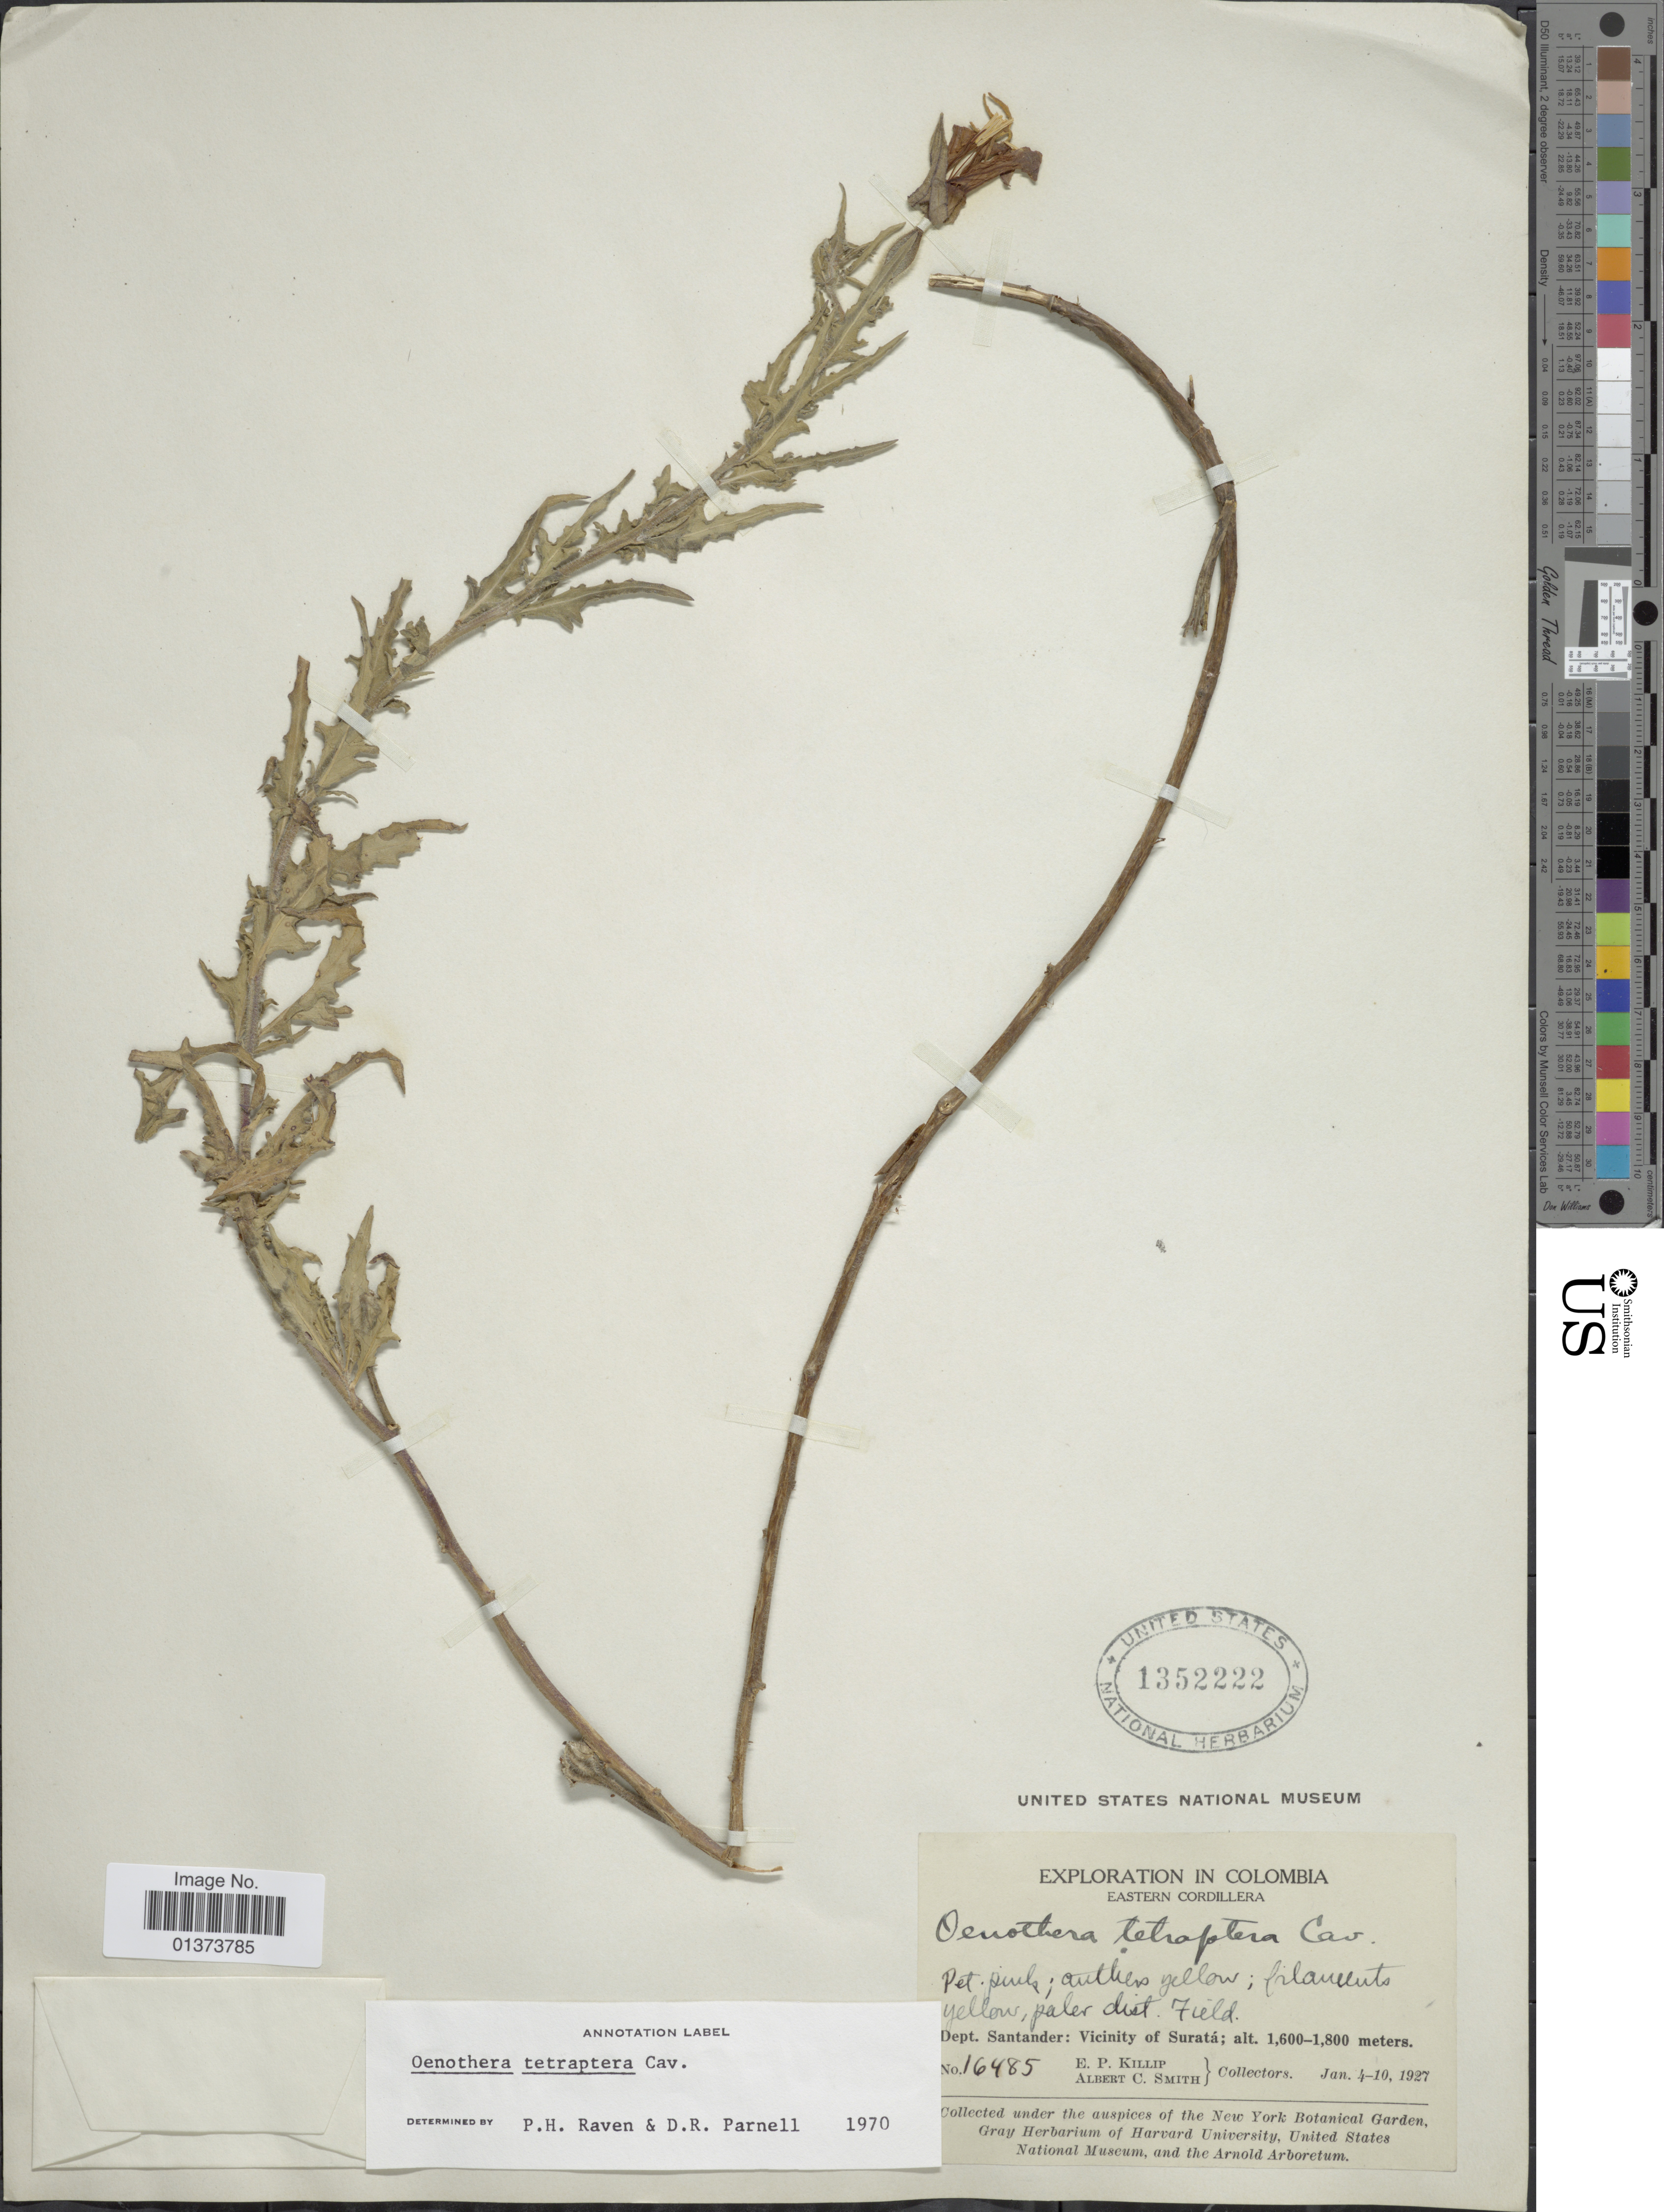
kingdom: Plantae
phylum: Tracheophyta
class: Magnoliopsida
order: Myrtales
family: Onagraceae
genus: Oenothera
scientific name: Oenothera tetraptera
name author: Cav.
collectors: E. P. Killip & A. C. Smith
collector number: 16485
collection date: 1927-01-04/1927-01-10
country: Colombia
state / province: Santander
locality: Eastern Cordillera, Vicinity of Suratá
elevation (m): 1600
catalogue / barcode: US 1352222